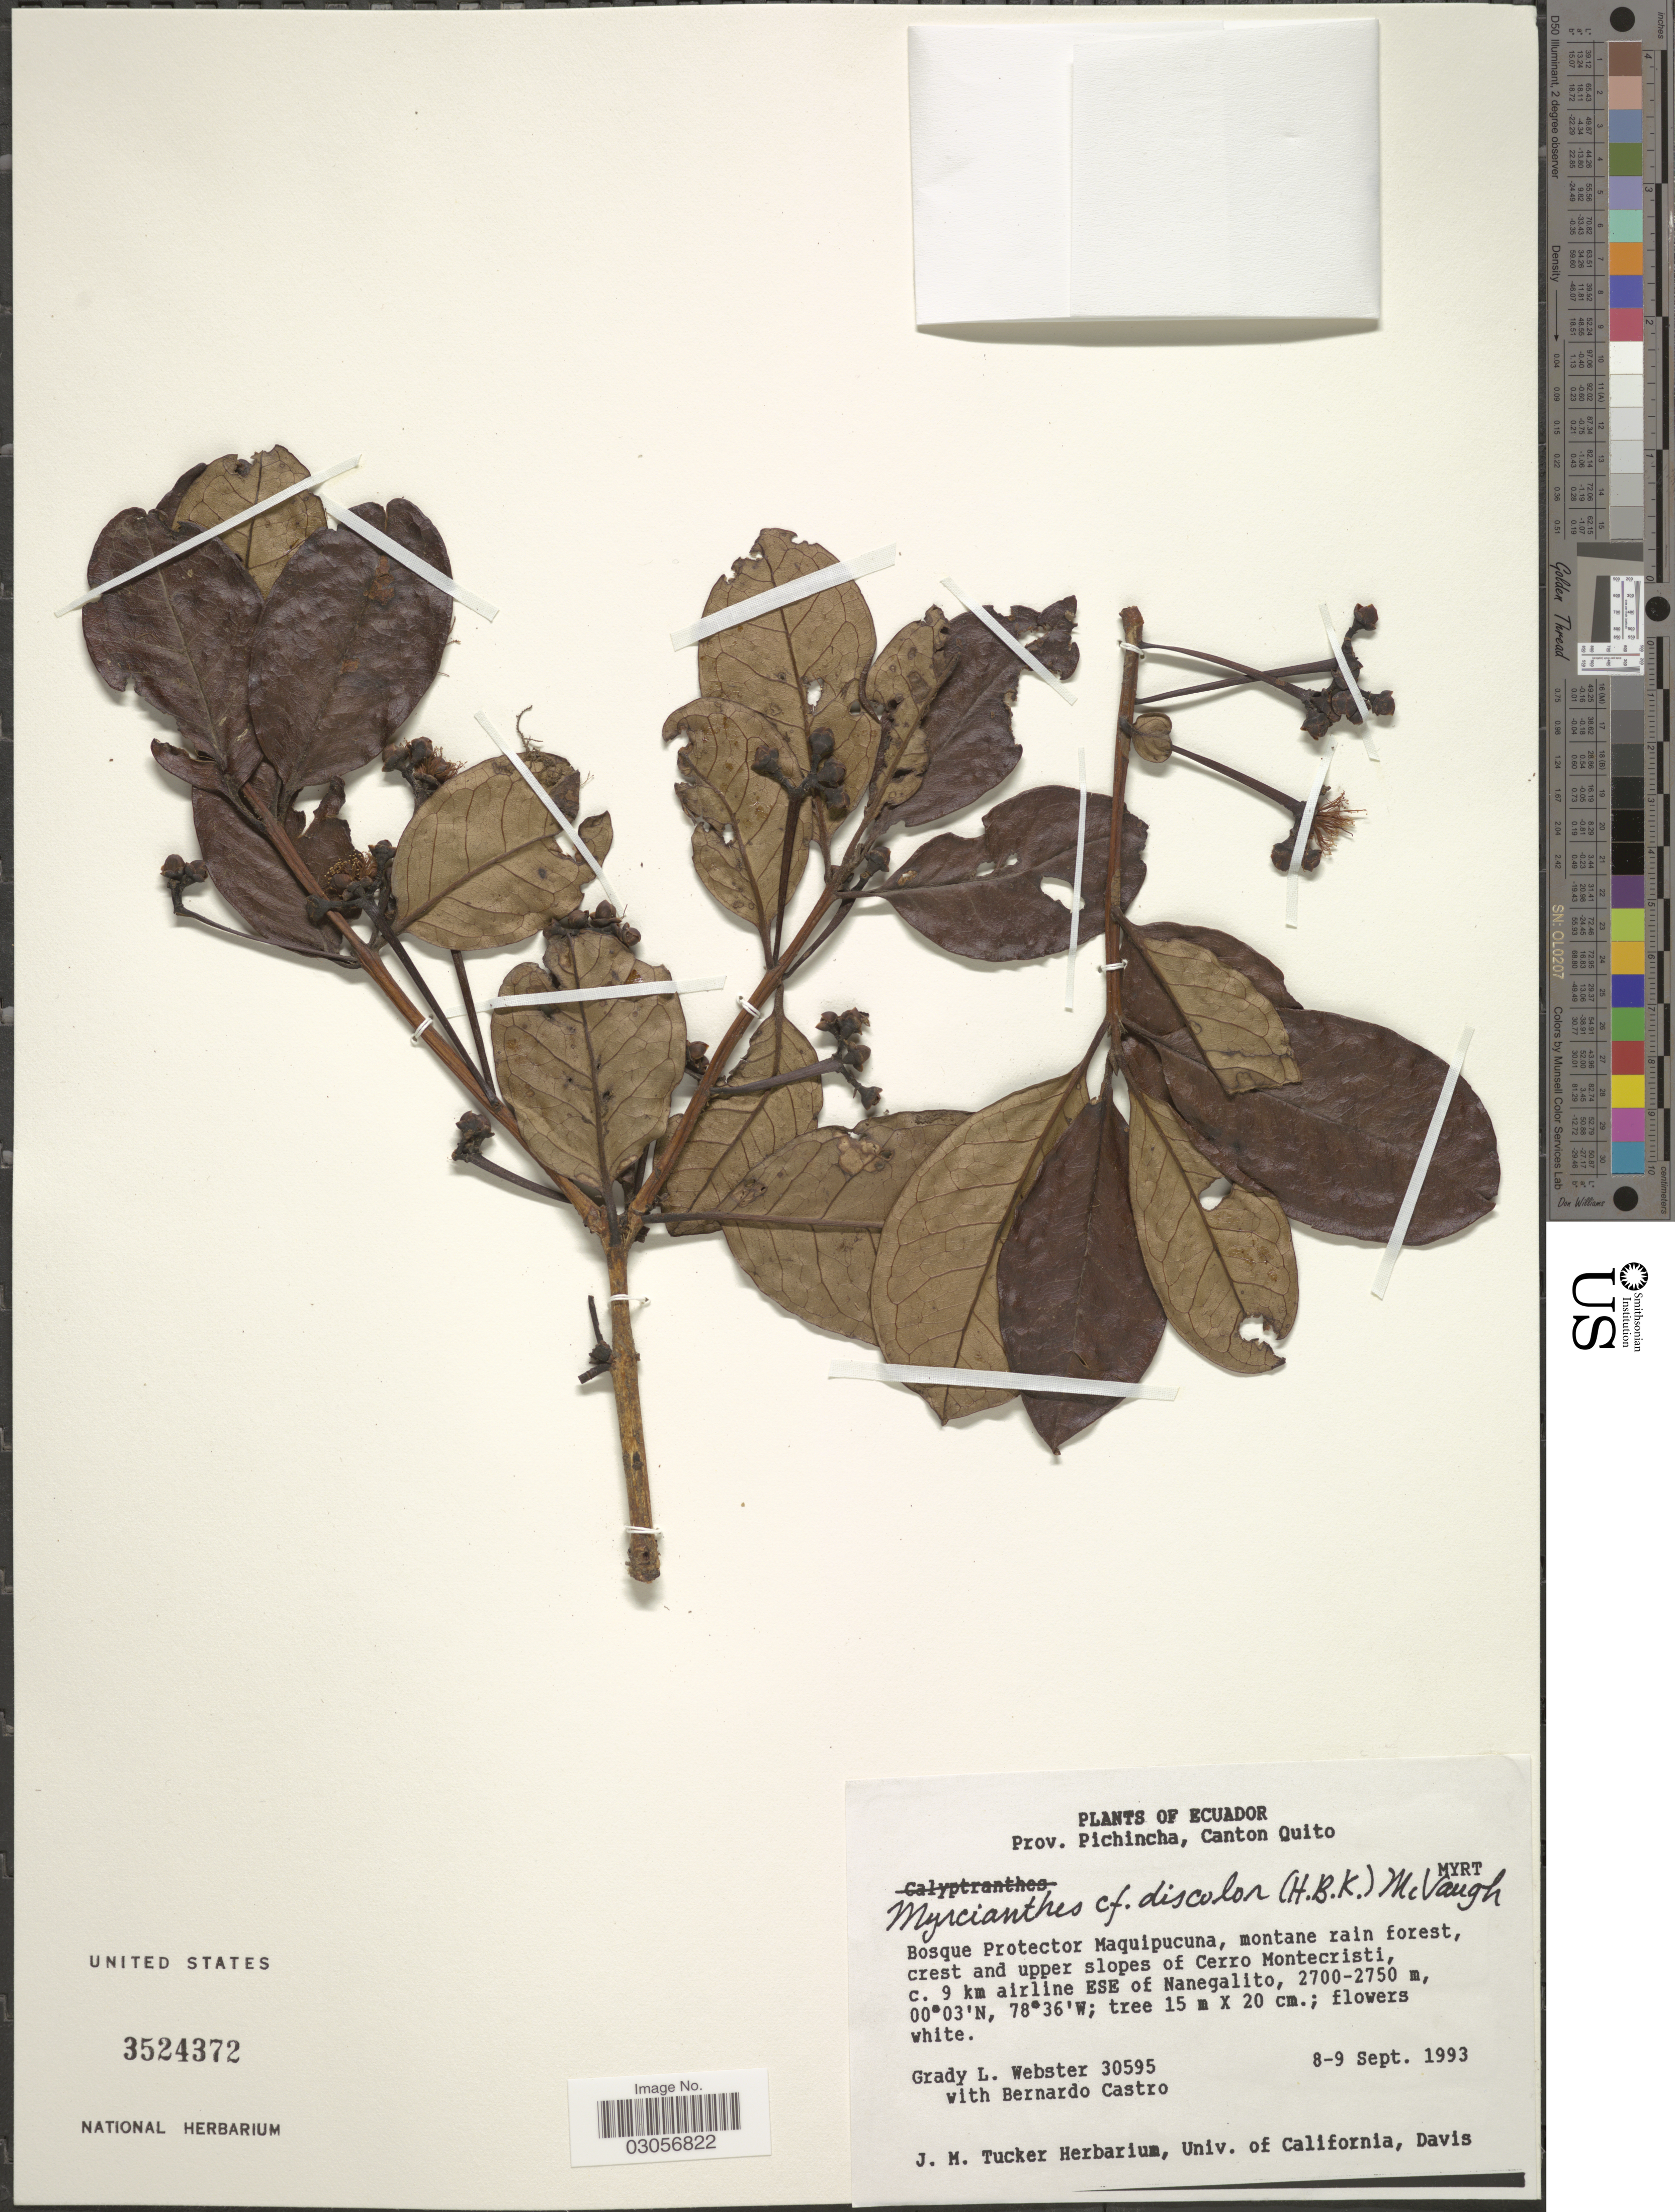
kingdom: Plantae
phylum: Tracheophyta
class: Magnoliopsida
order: Myrtales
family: Myrtaceae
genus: Myrcianthes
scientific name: Myrcianthes discolor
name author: (Kunth) McVaugh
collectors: G. L. Webster & B. Castro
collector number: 30595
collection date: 1993-09-08/1993-09-09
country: Ecuador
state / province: Pichincha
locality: Canton Quito, Bosque Protector Maquipucuna, montane rain forest, crest and upper slopes of Cerro Montecristi, c. 9 km airline ESE of Nanegalito.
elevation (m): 2700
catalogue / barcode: US 3524372